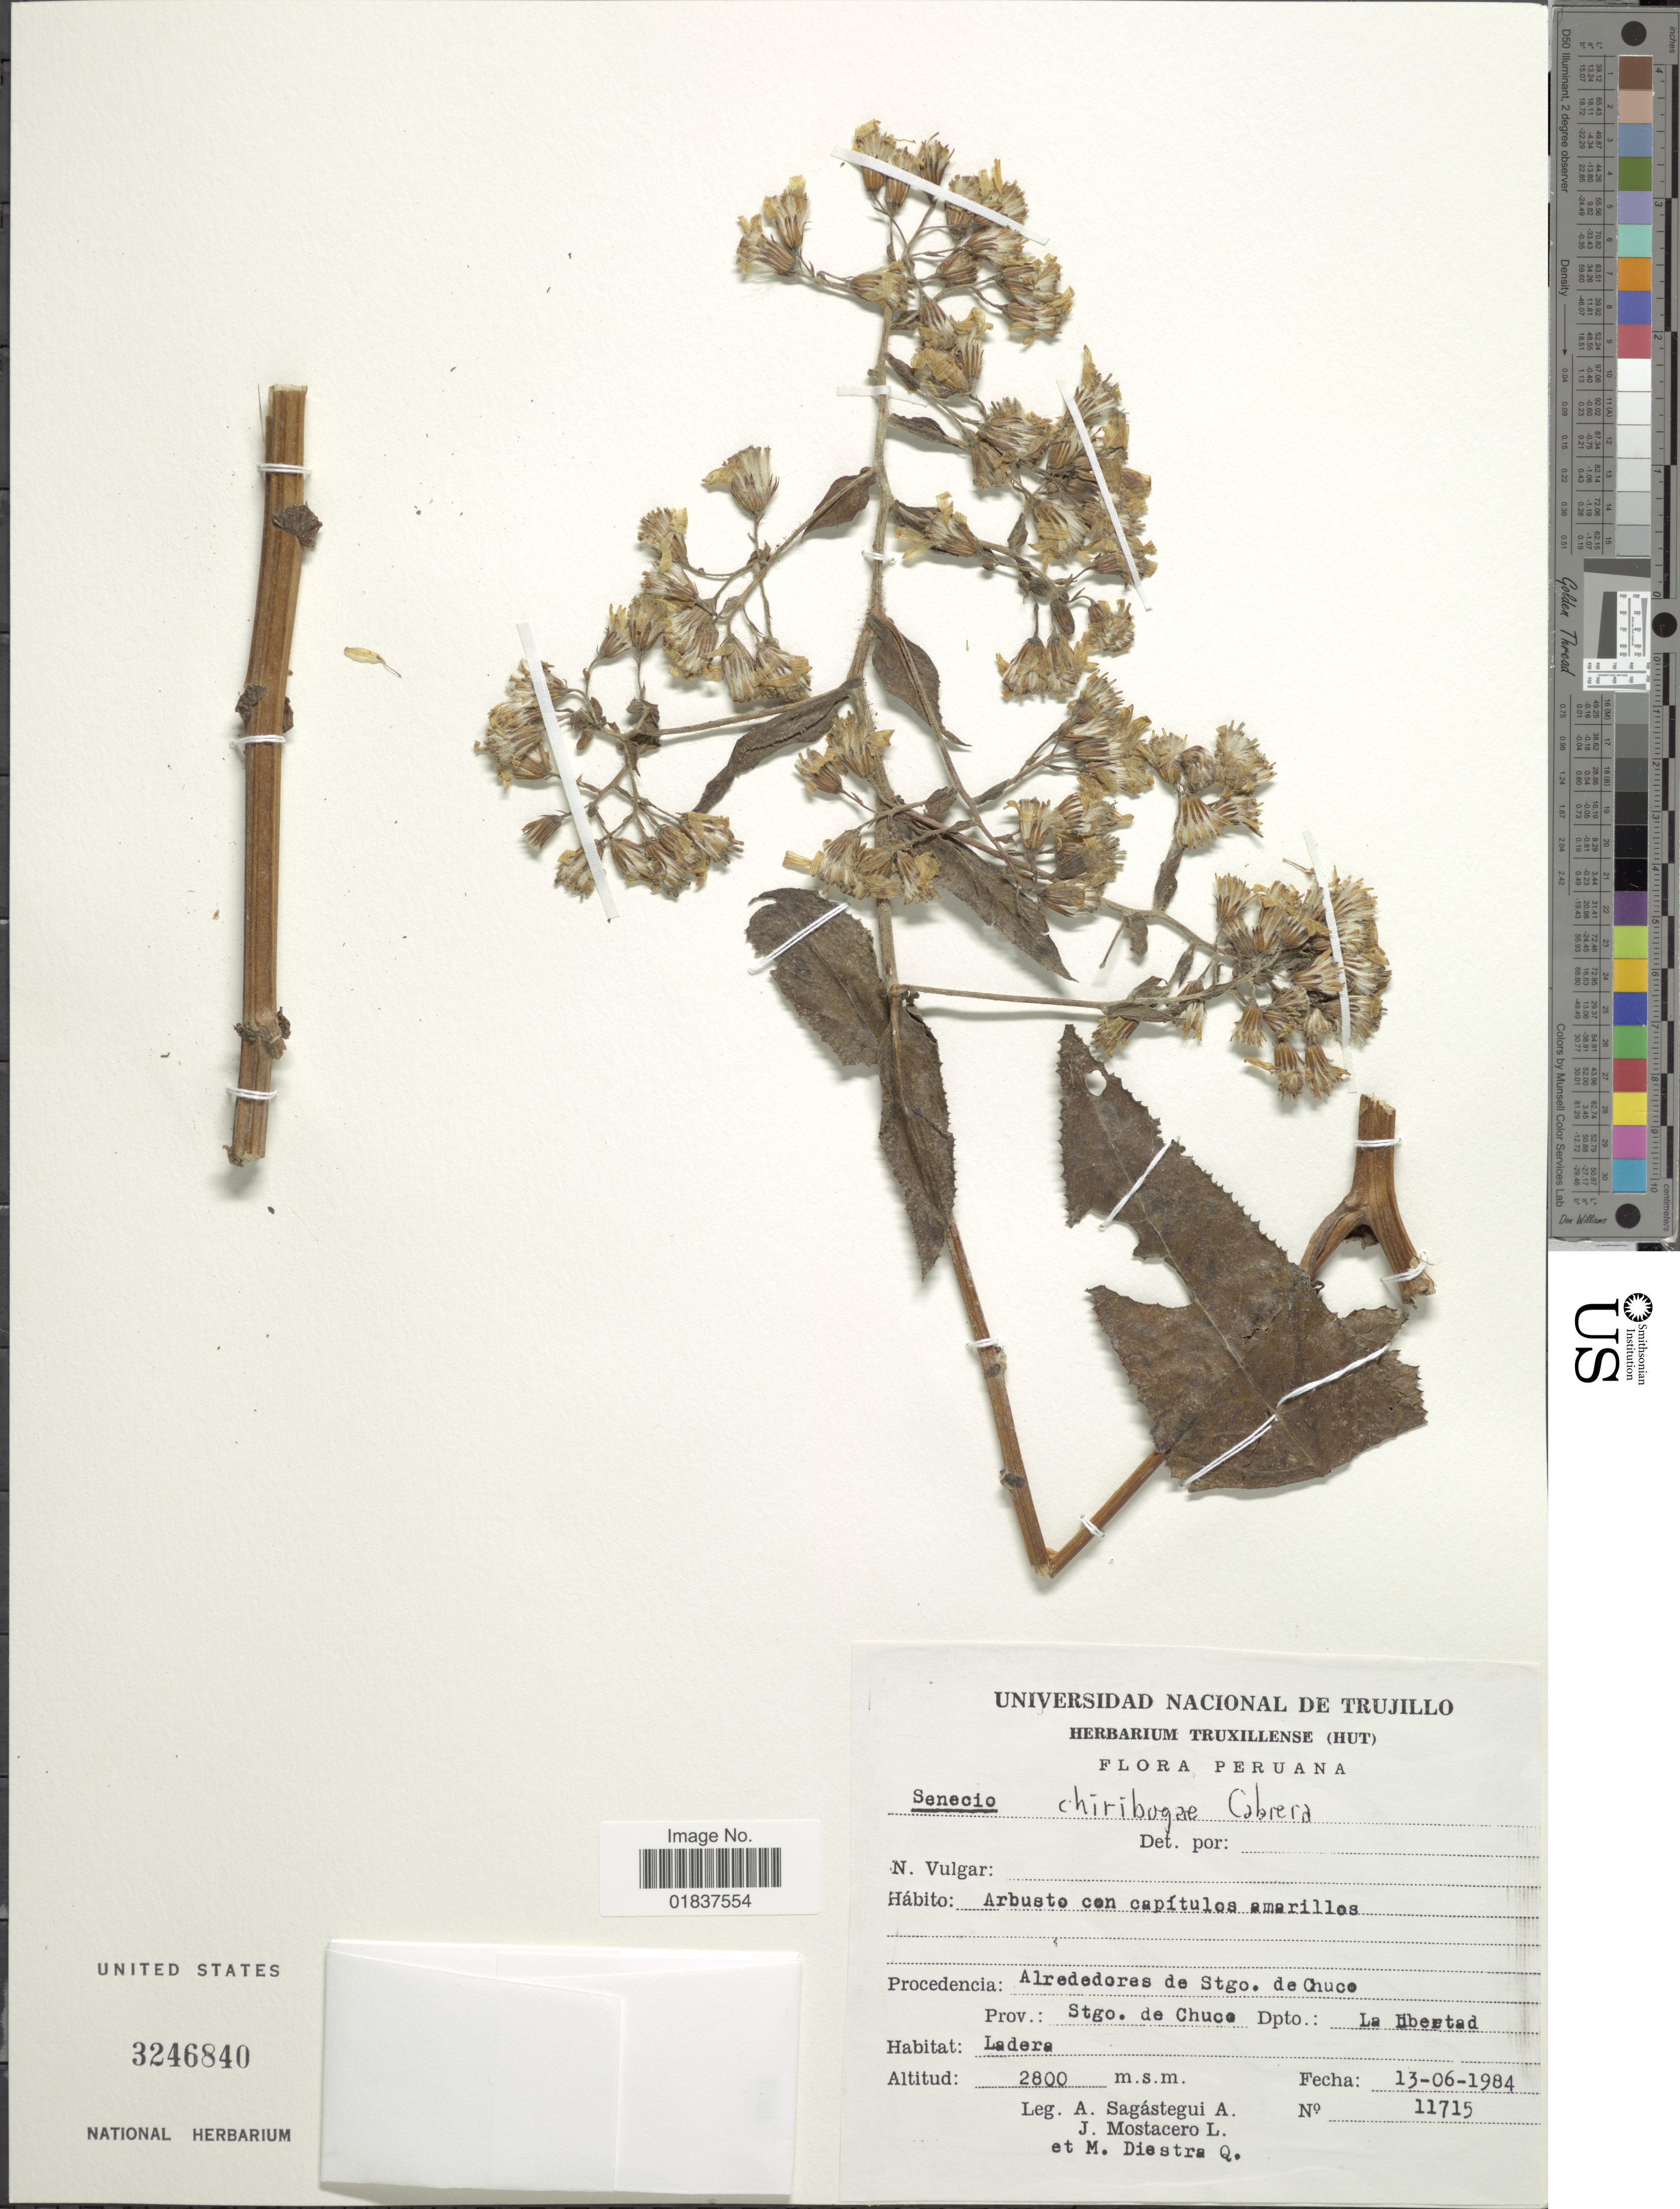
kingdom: Plantae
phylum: Tracheophyta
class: Magnoliopsida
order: Asterales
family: Asteraceae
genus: Senecio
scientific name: Senecio chiribogae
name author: Cabrera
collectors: A. Sagástegui A., J. Mostacero L. & M. Diestra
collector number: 11715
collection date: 1984-06-13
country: Peru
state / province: La Libertad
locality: Alrededores de Stgo. de Chuco. Prov.: Stgo. de Chuco. Dpto.: La Libertad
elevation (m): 2800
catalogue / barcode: US 3246840